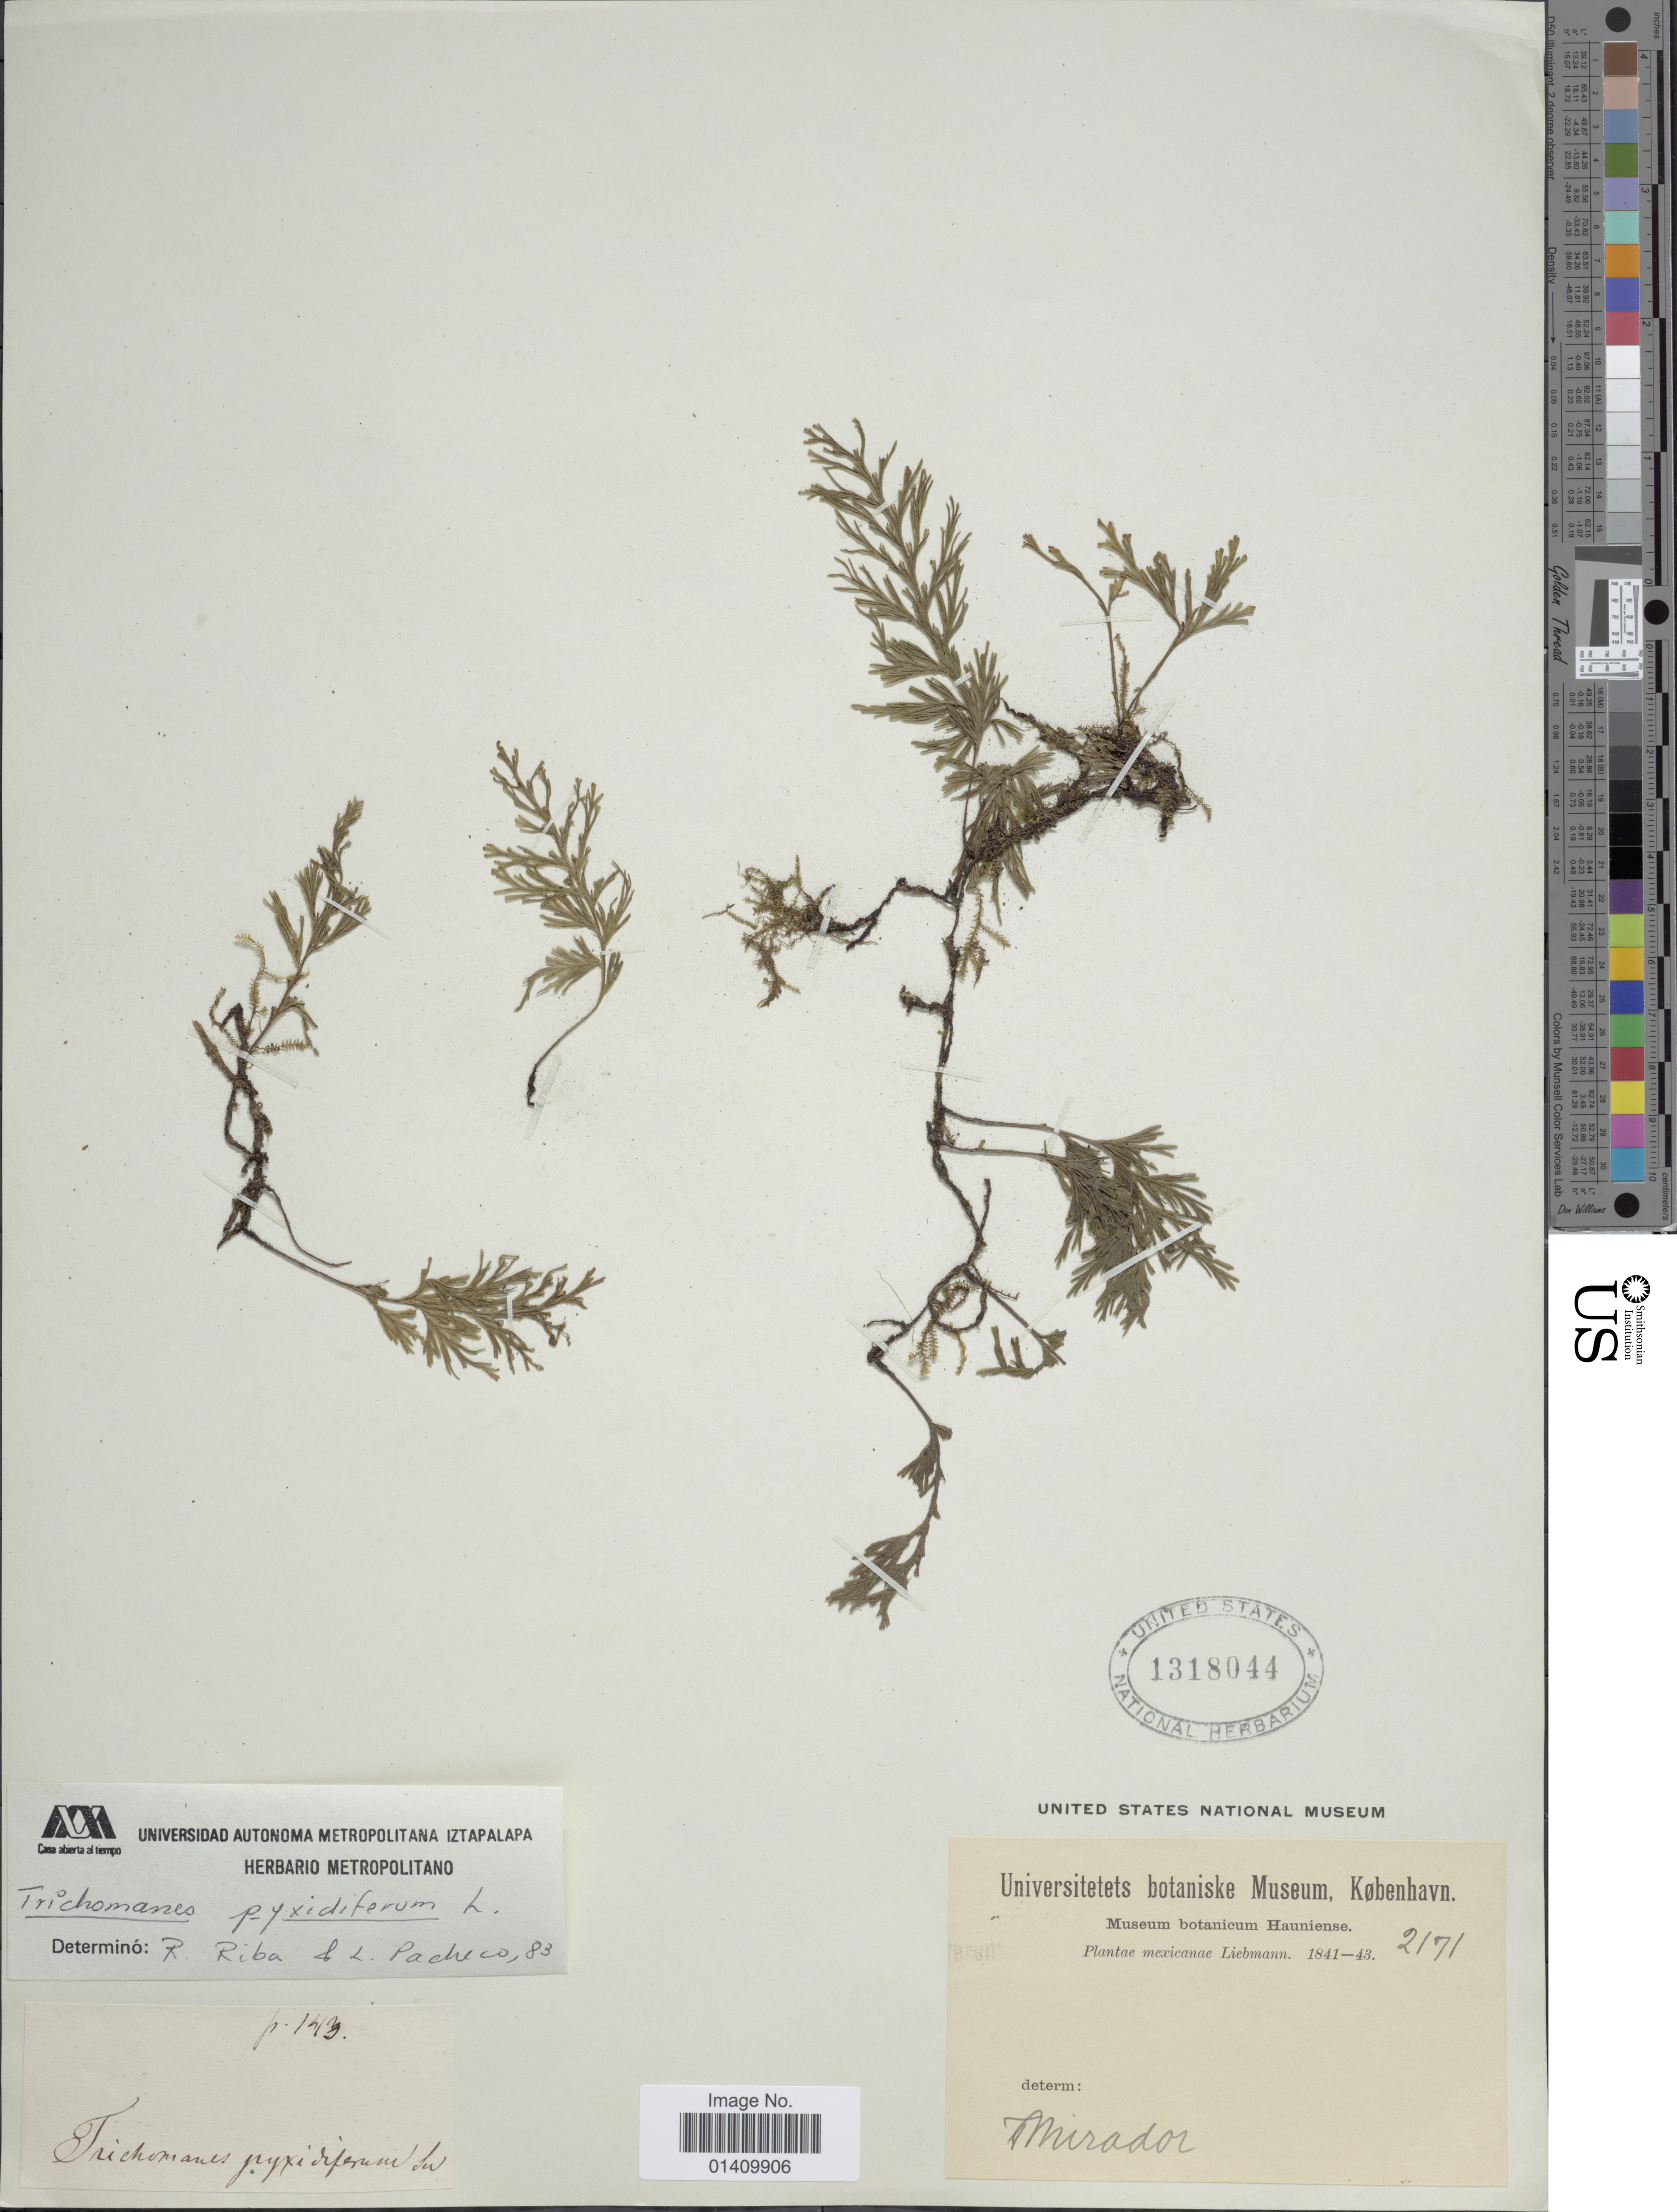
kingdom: Plantae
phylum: Tracheophyta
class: Polypodiopsida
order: Hymenophyllales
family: Hymenophyllaceae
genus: Polyphlebium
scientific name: Polyphlebium pyxidiferum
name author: (L.) Ebihara & Dubuisson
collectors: Liebmann, --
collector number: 2171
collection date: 1841/1843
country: Mexico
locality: Mirador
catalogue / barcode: US 1318044